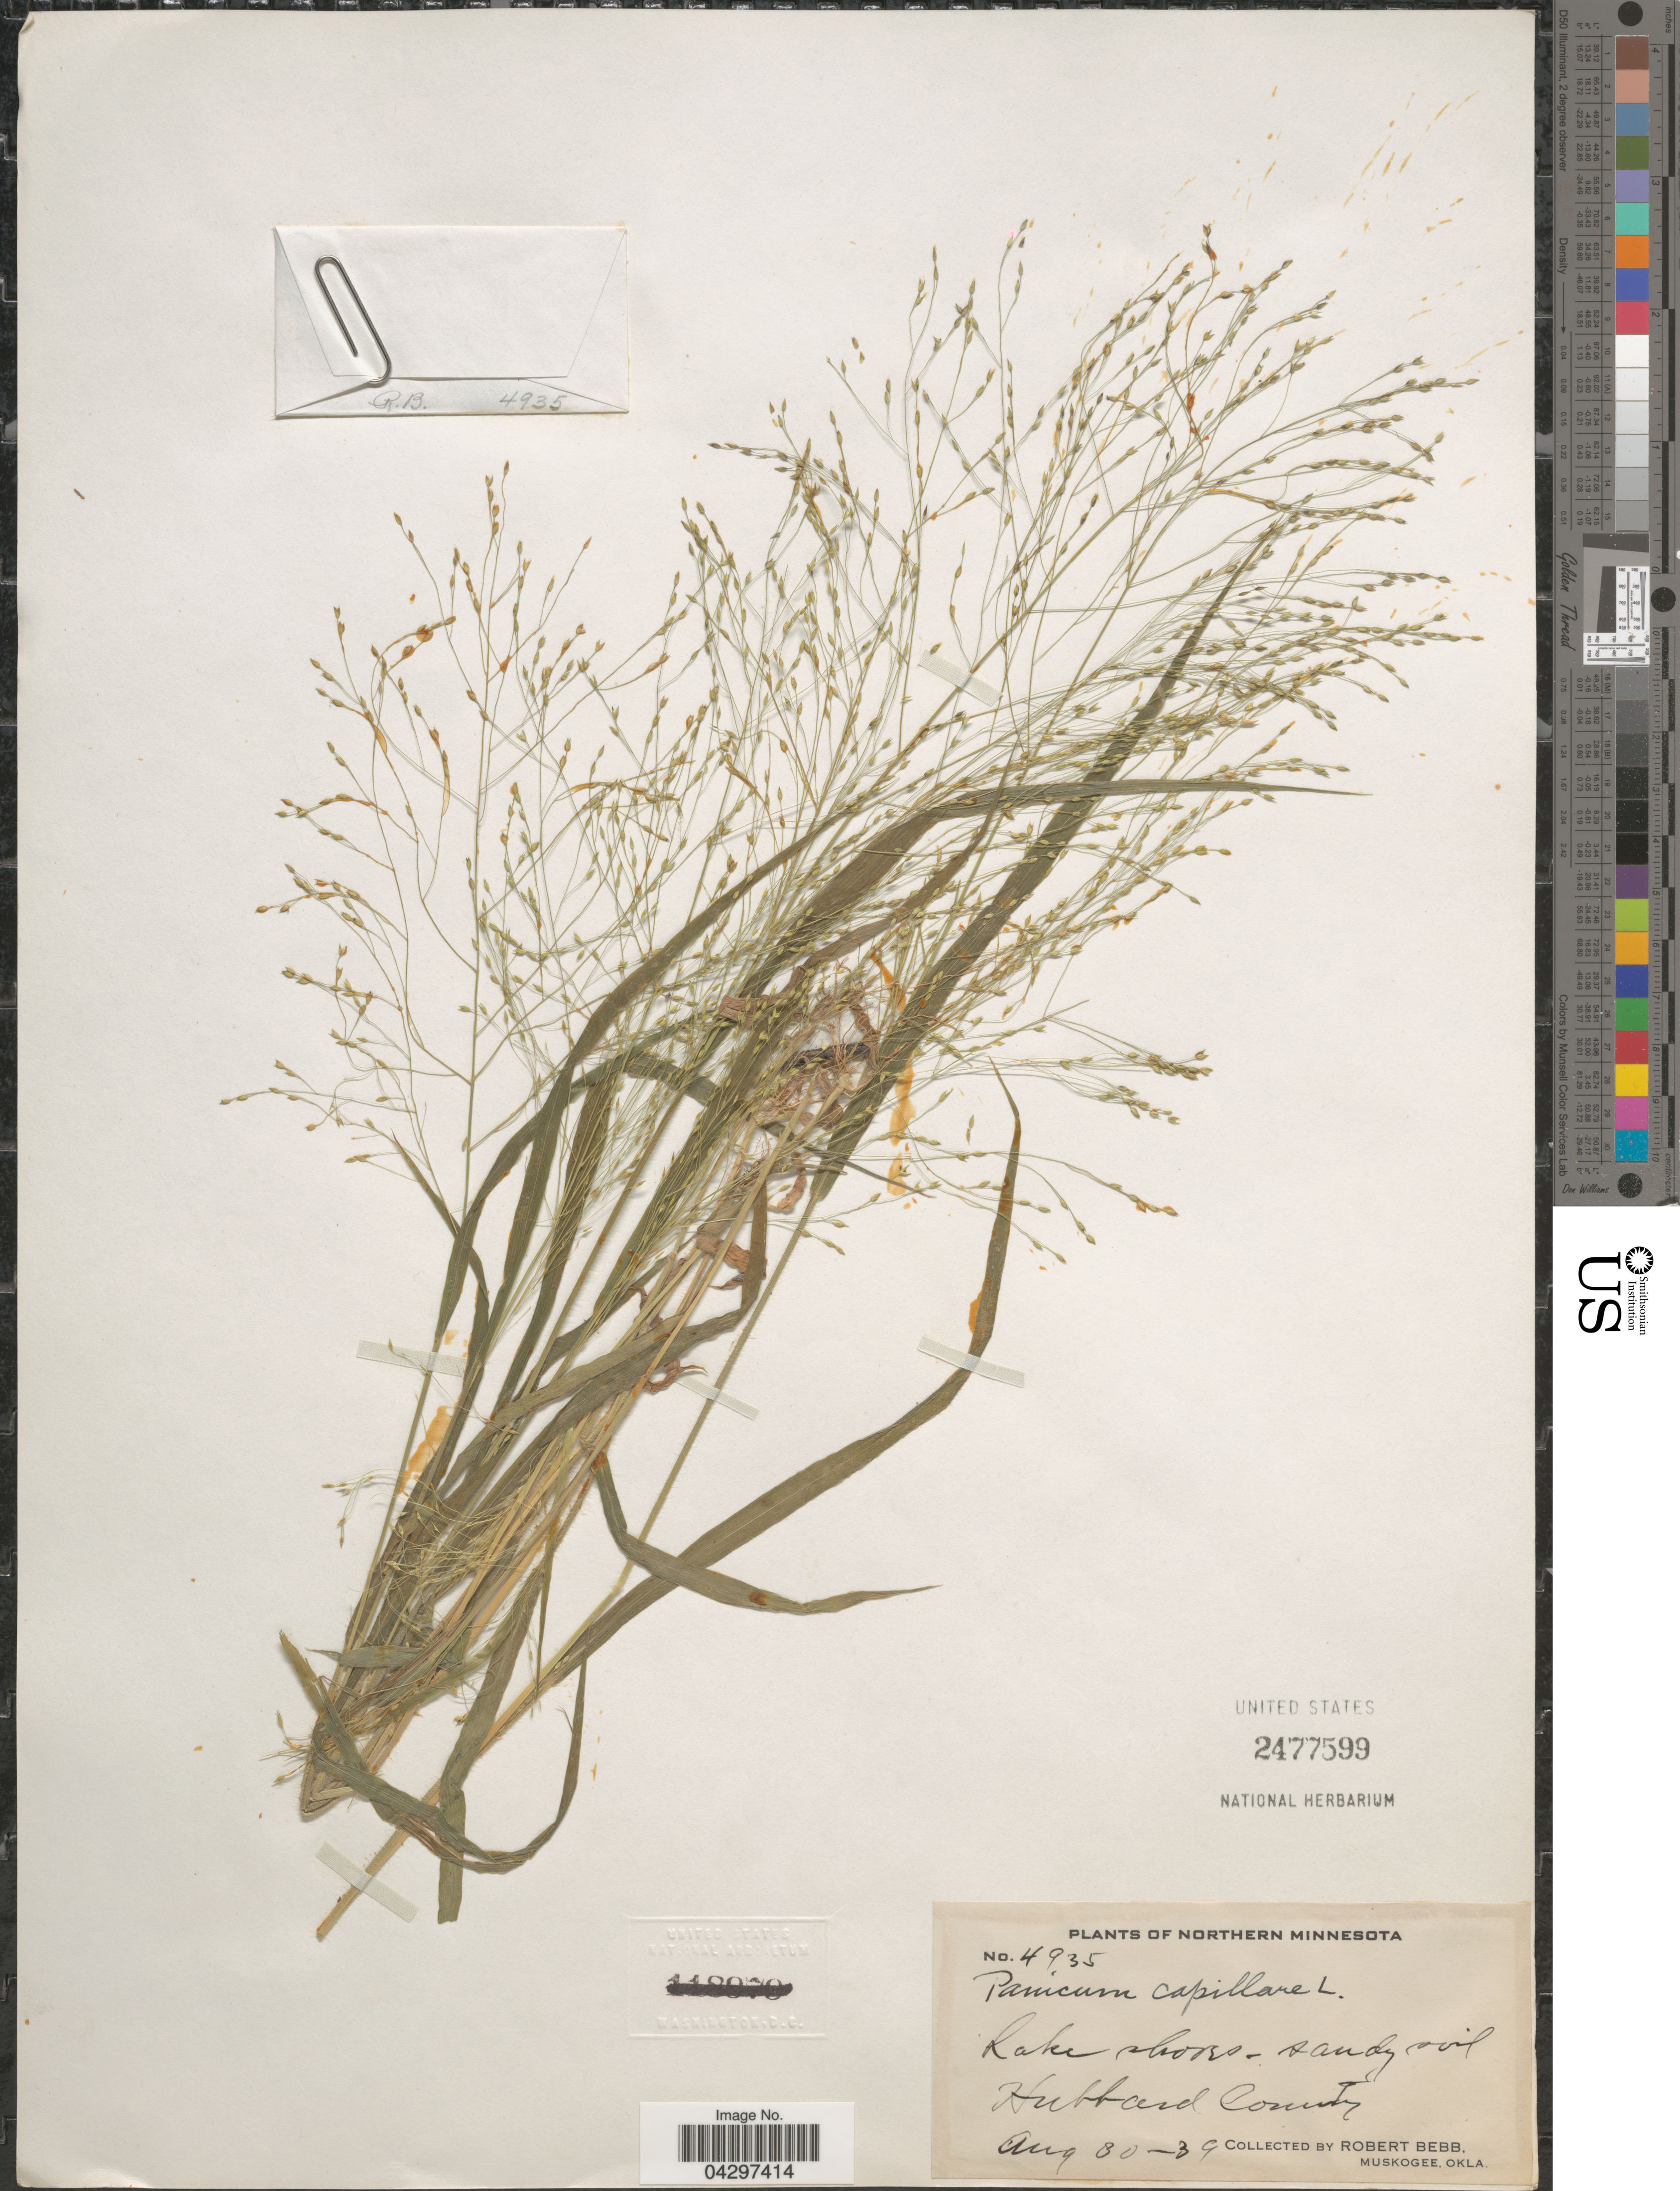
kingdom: Plantae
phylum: Tracheophyta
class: Liliopsida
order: Poales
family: Poaceae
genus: Panicum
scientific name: Panicum capillare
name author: L.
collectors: R. Bebb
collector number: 4935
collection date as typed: Transcribed d/m/y: 30/8/39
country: United States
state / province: Minnesota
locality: Northern Minnesota. Lake shore - sandy soil Hubbard County.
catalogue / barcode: US 2477599